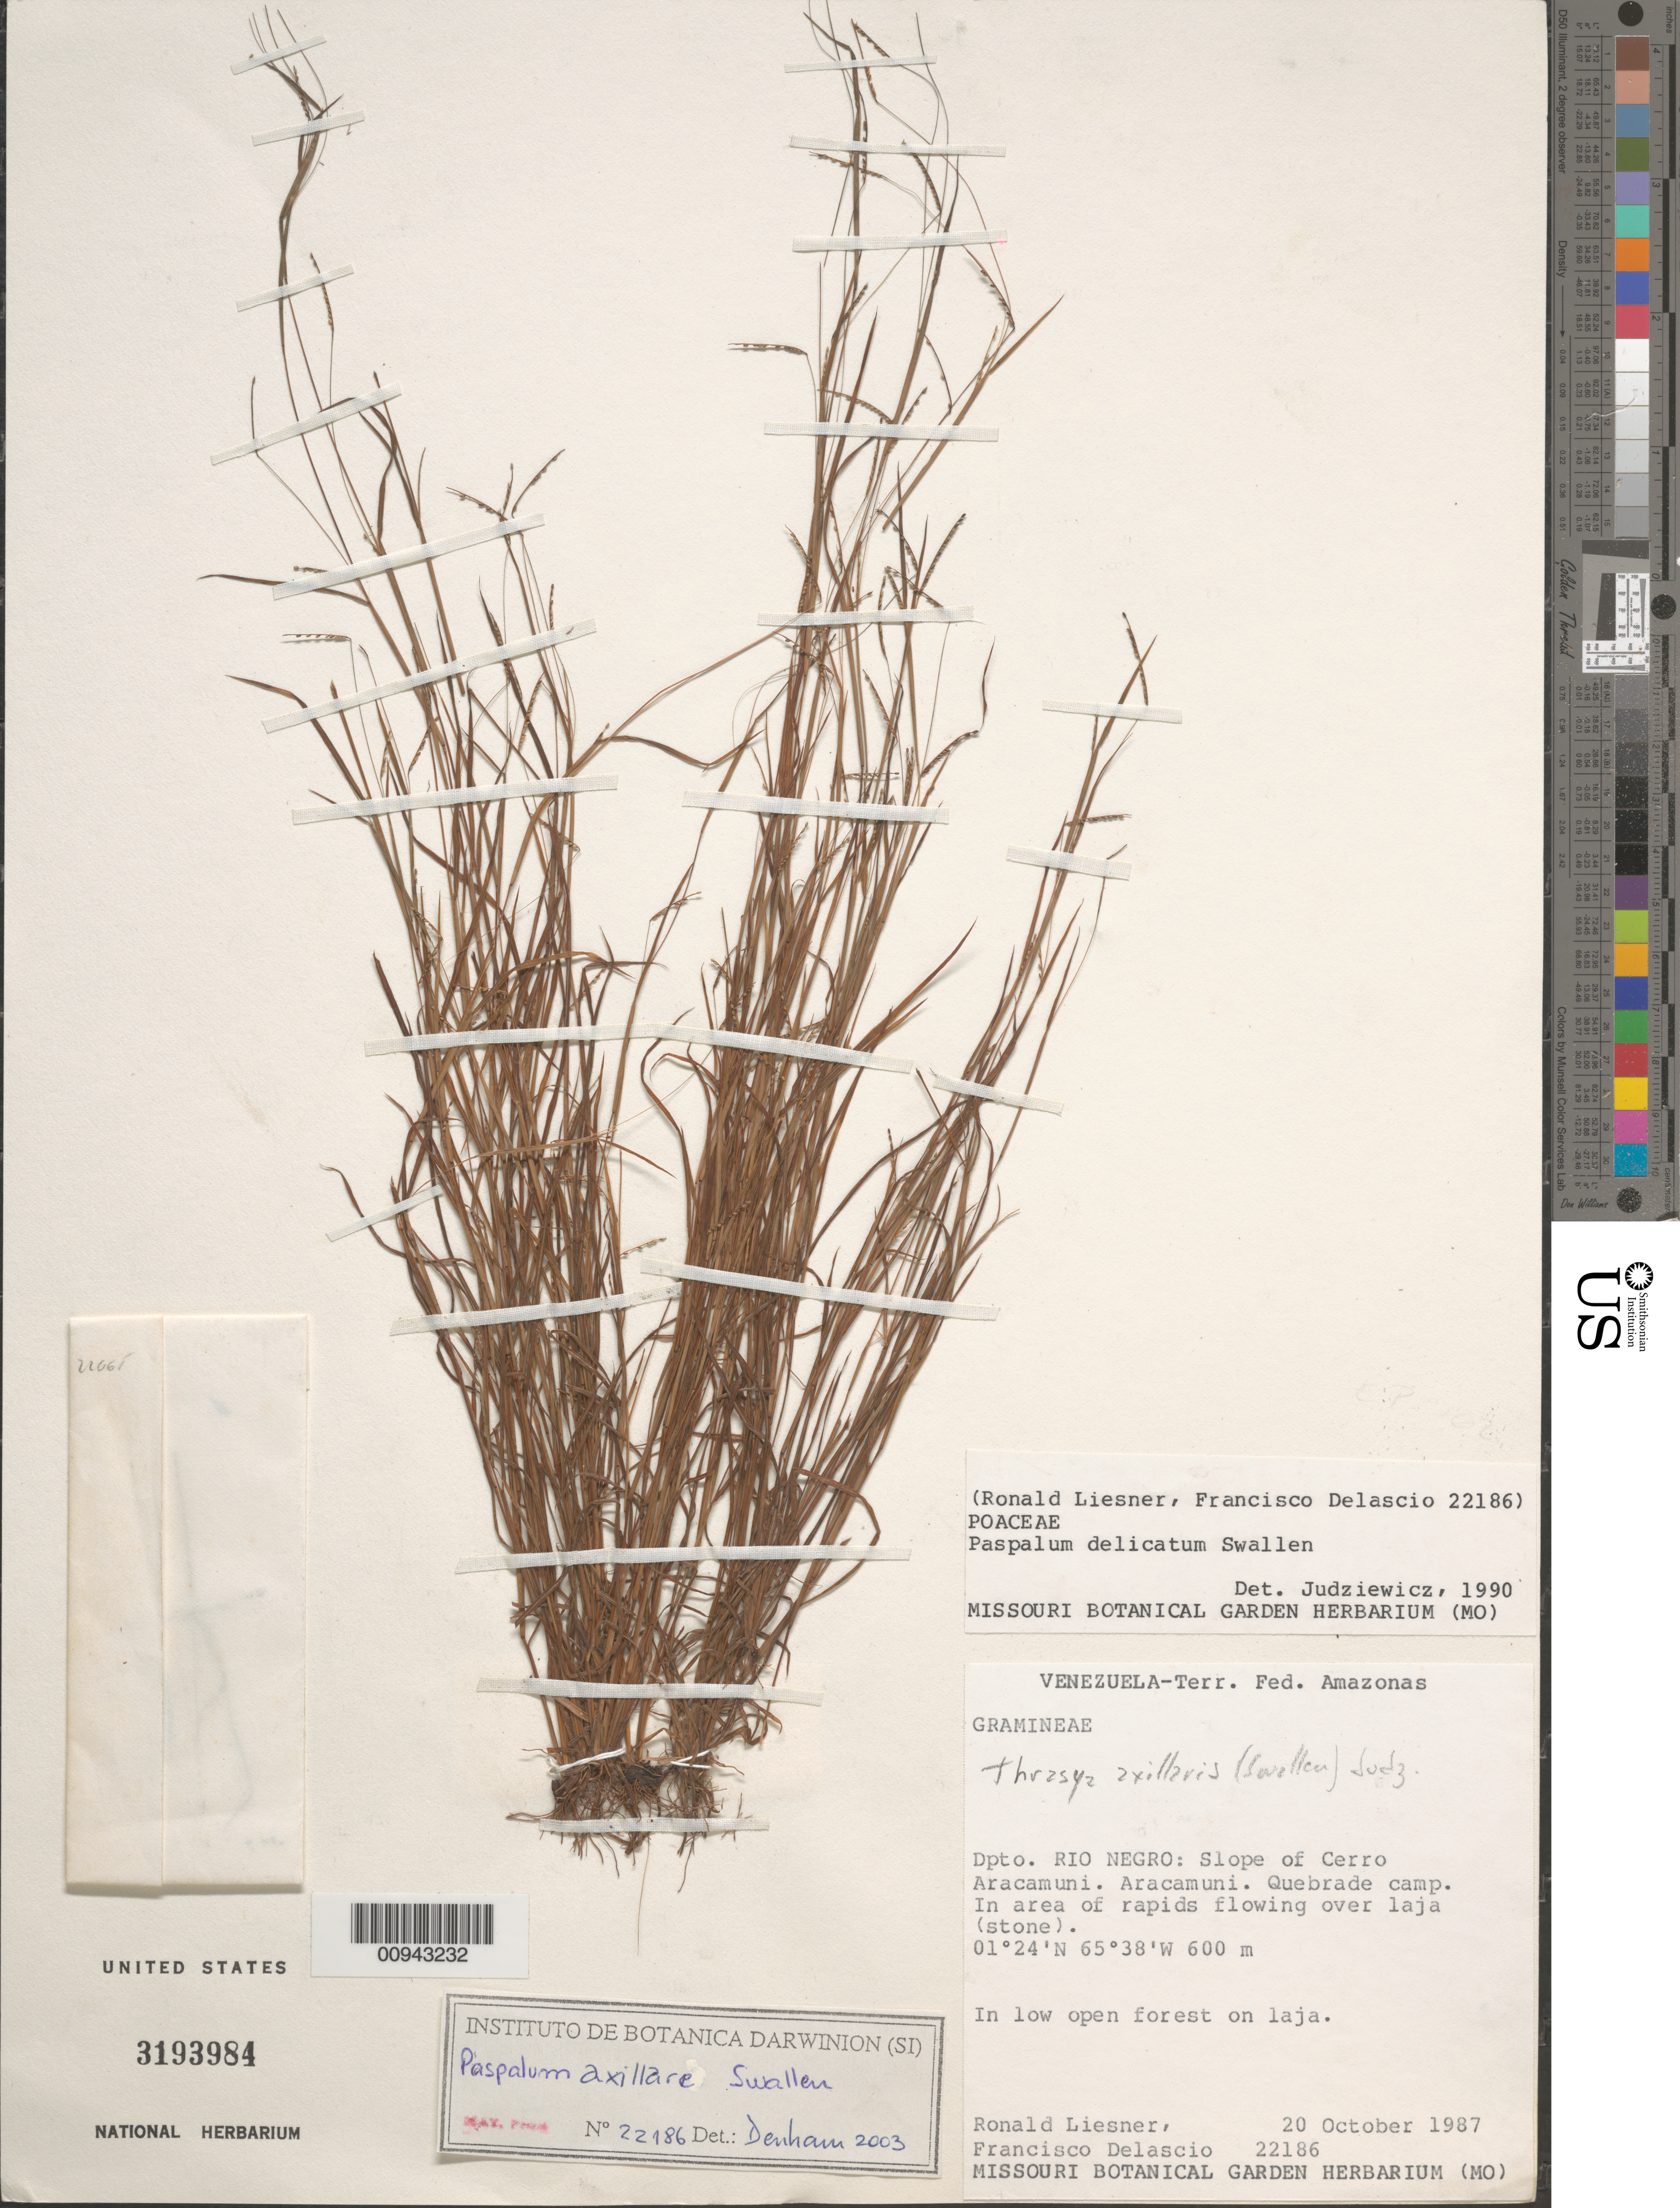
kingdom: Plantae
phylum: Tracheophyta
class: Liliopsida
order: Poales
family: Poaceae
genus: Paspalum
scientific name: Paspalum axillare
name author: Swallen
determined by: Denham, --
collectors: R. L. Liesner & F. Delascio C.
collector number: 22186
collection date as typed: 20-Oct-87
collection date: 1987-10-20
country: Venezuela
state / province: Amazonas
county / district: Río Negro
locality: Cerro Aracamuni, slope, Quebrada camp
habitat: In area of rapids flowing over laja (stone); low open forest on laja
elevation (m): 600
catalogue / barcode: US 3193984